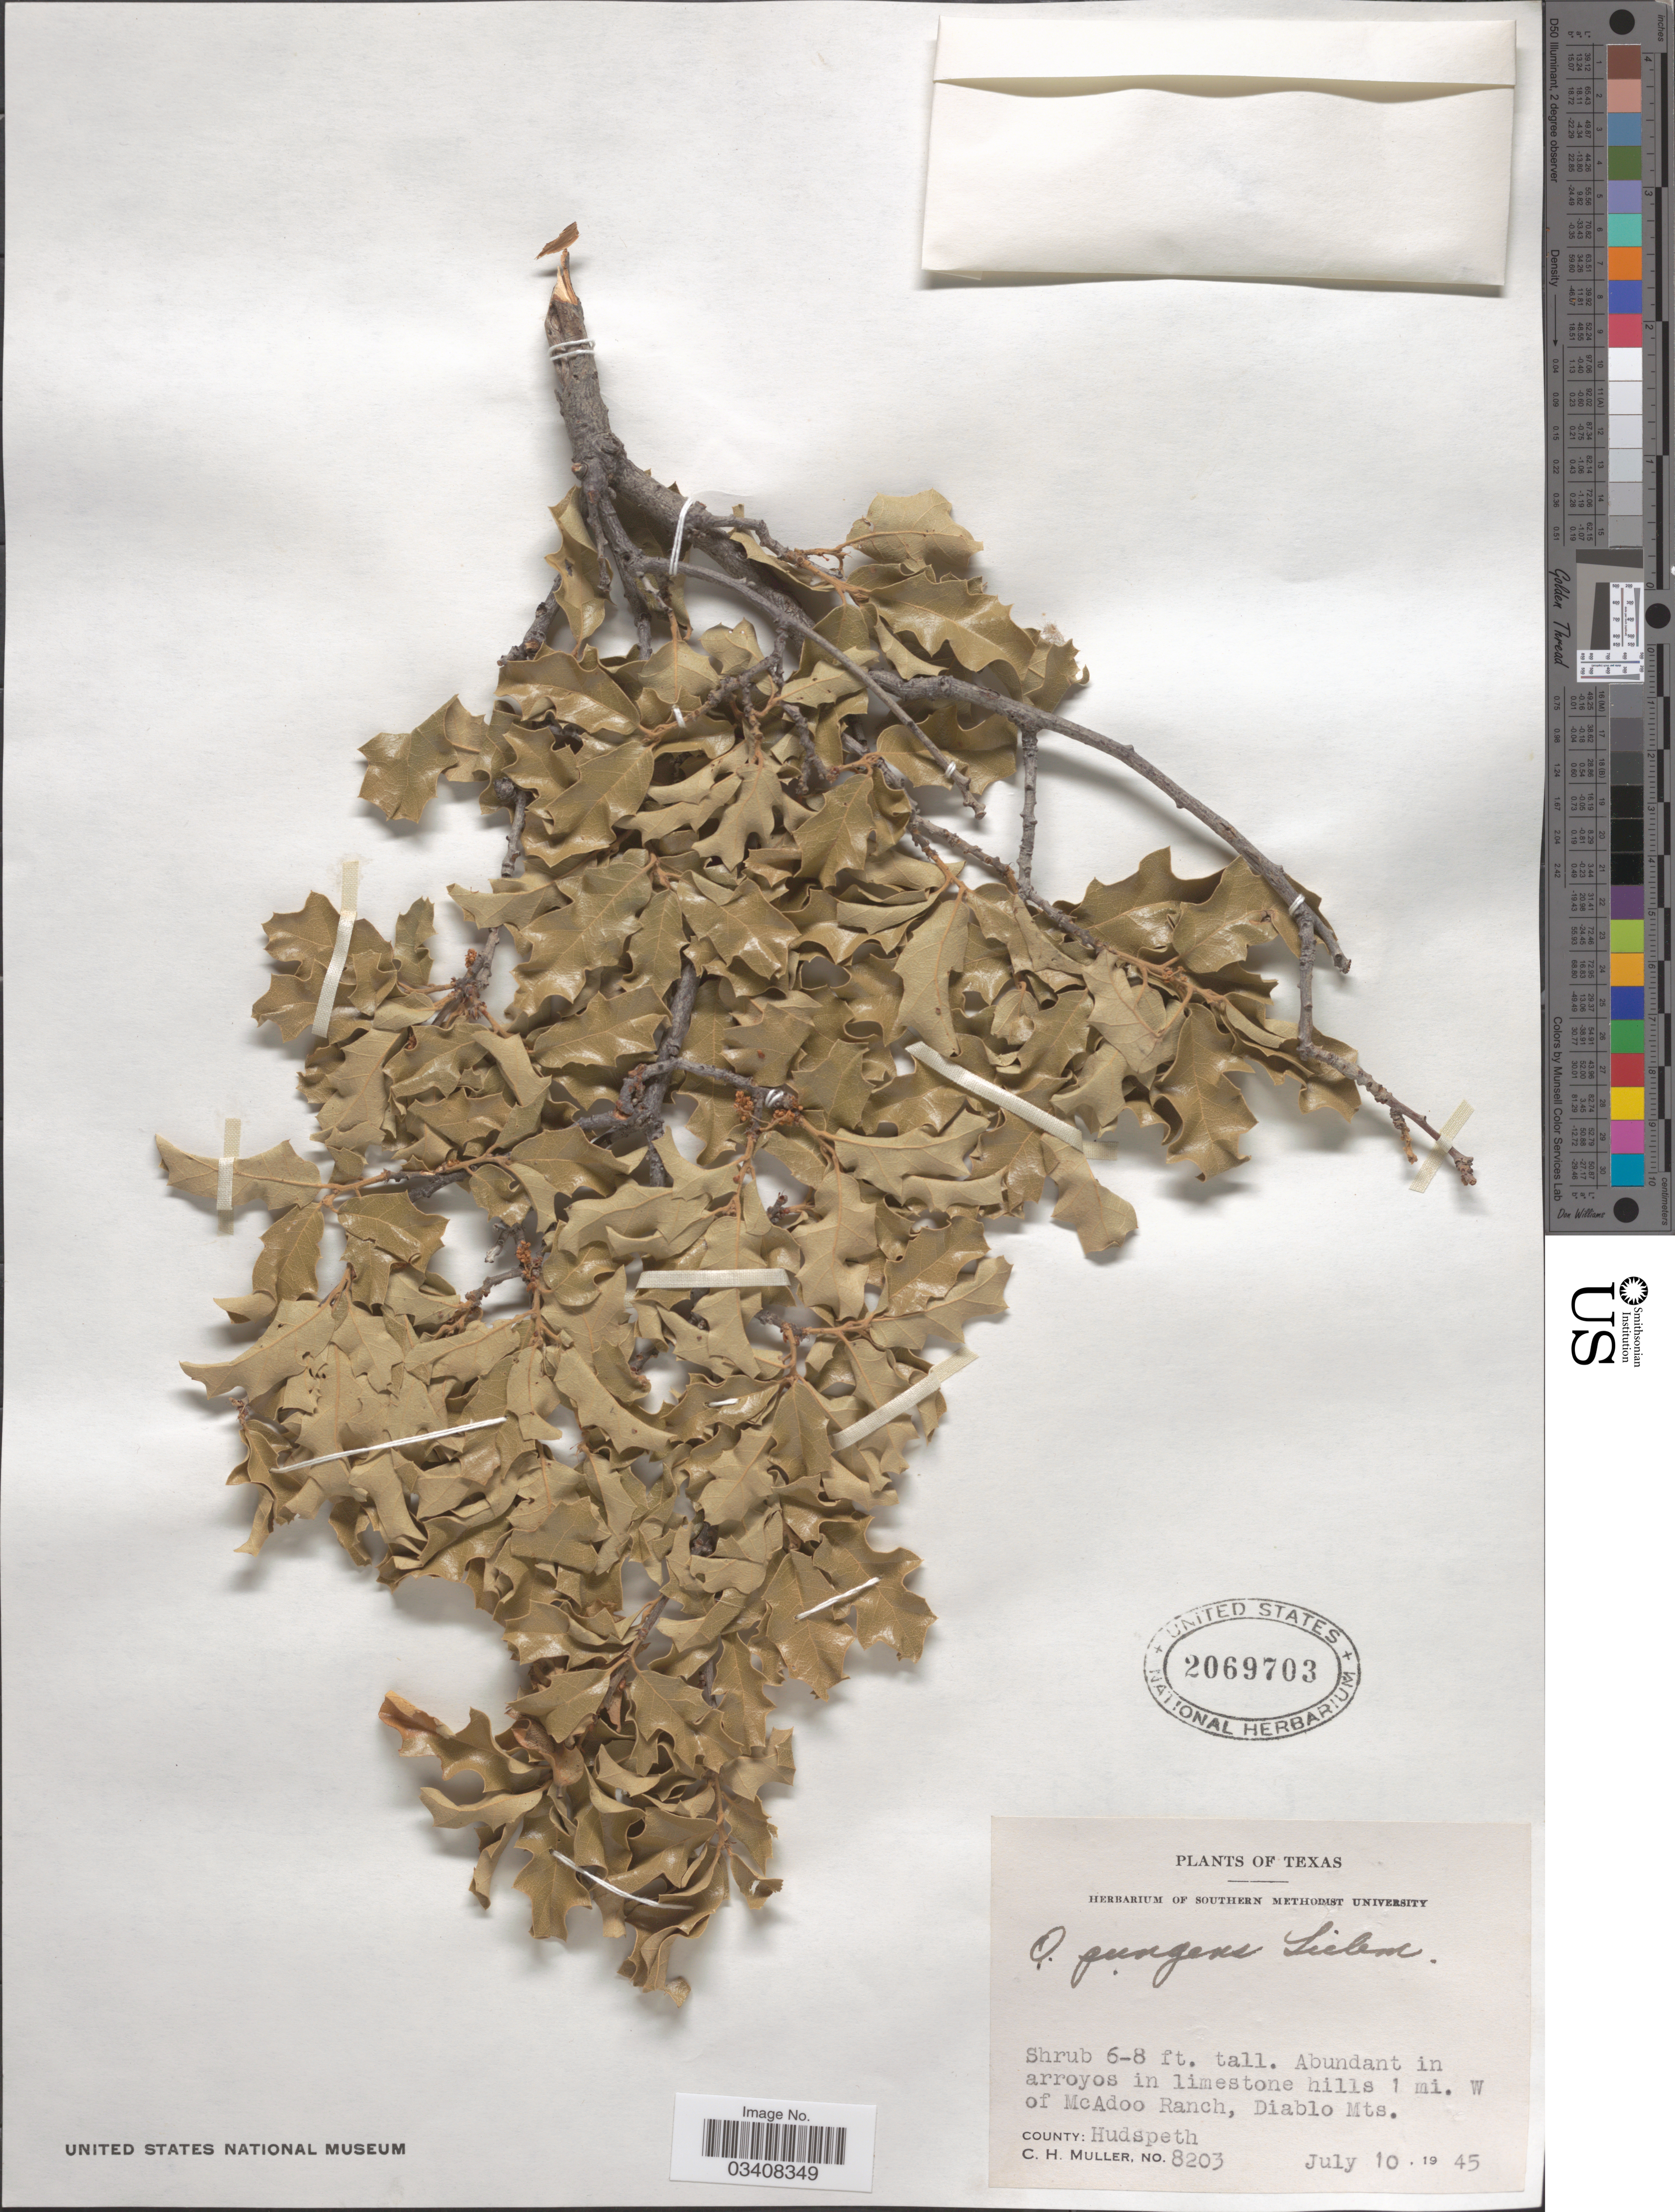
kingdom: Plantae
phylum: Tracheophyta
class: Magnoliopsida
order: Fagales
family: Fagaceae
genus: Quercus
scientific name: Quercus pungens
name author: Liebm.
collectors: C. H. Mueller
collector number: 8203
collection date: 1945-07-10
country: United States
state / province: Texas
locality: Abundant in arroyos in limestone hills 1 mi. W of McAdoo Ranch, Diablo Mts. County: Hudspeth.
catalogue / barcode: US 2069703